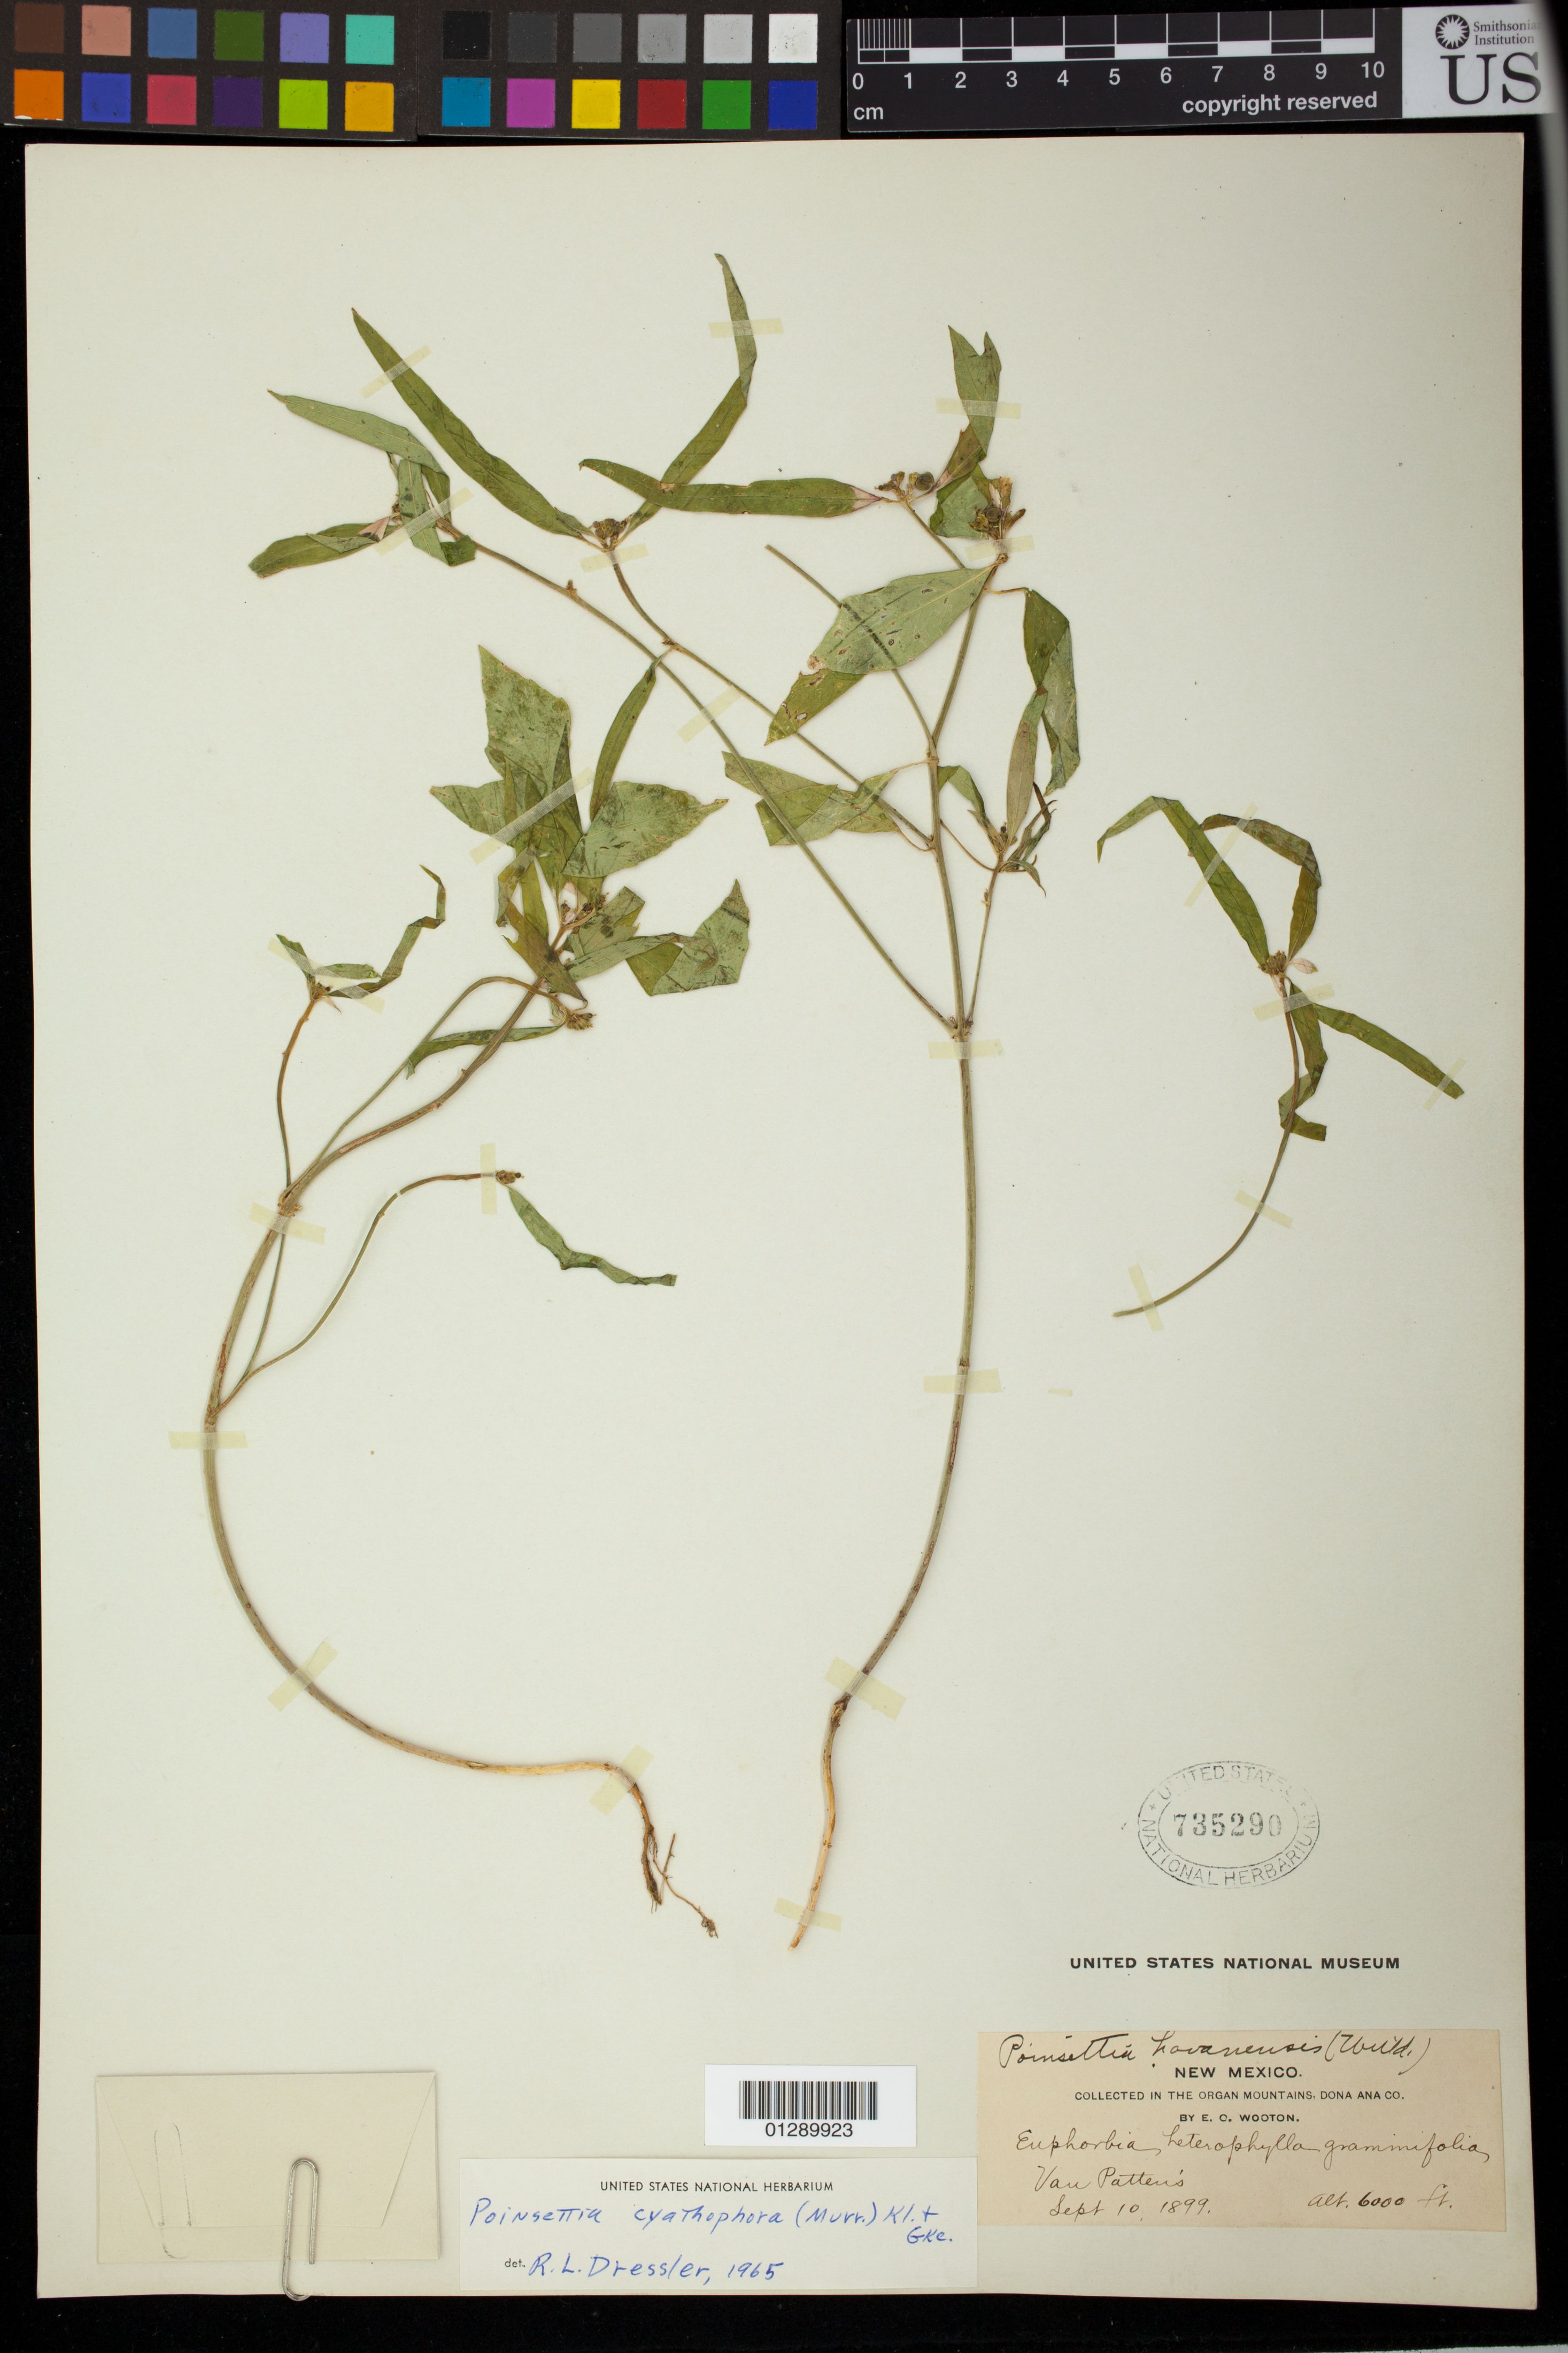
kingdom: Plantae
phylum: Tracheophyta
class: Magnoliopsida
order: Malpighiales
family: Euphorbiaceae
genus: Euphorbia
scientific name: Euphorbia heterophylla var. cyathophora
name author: (Murr.) Griseb.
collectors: E. O. Wooton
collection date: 1899-09-10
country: United States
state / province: New Mexico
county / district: Dona Ana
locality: Organ Mountains,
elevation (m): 1829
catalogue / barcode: US 735290